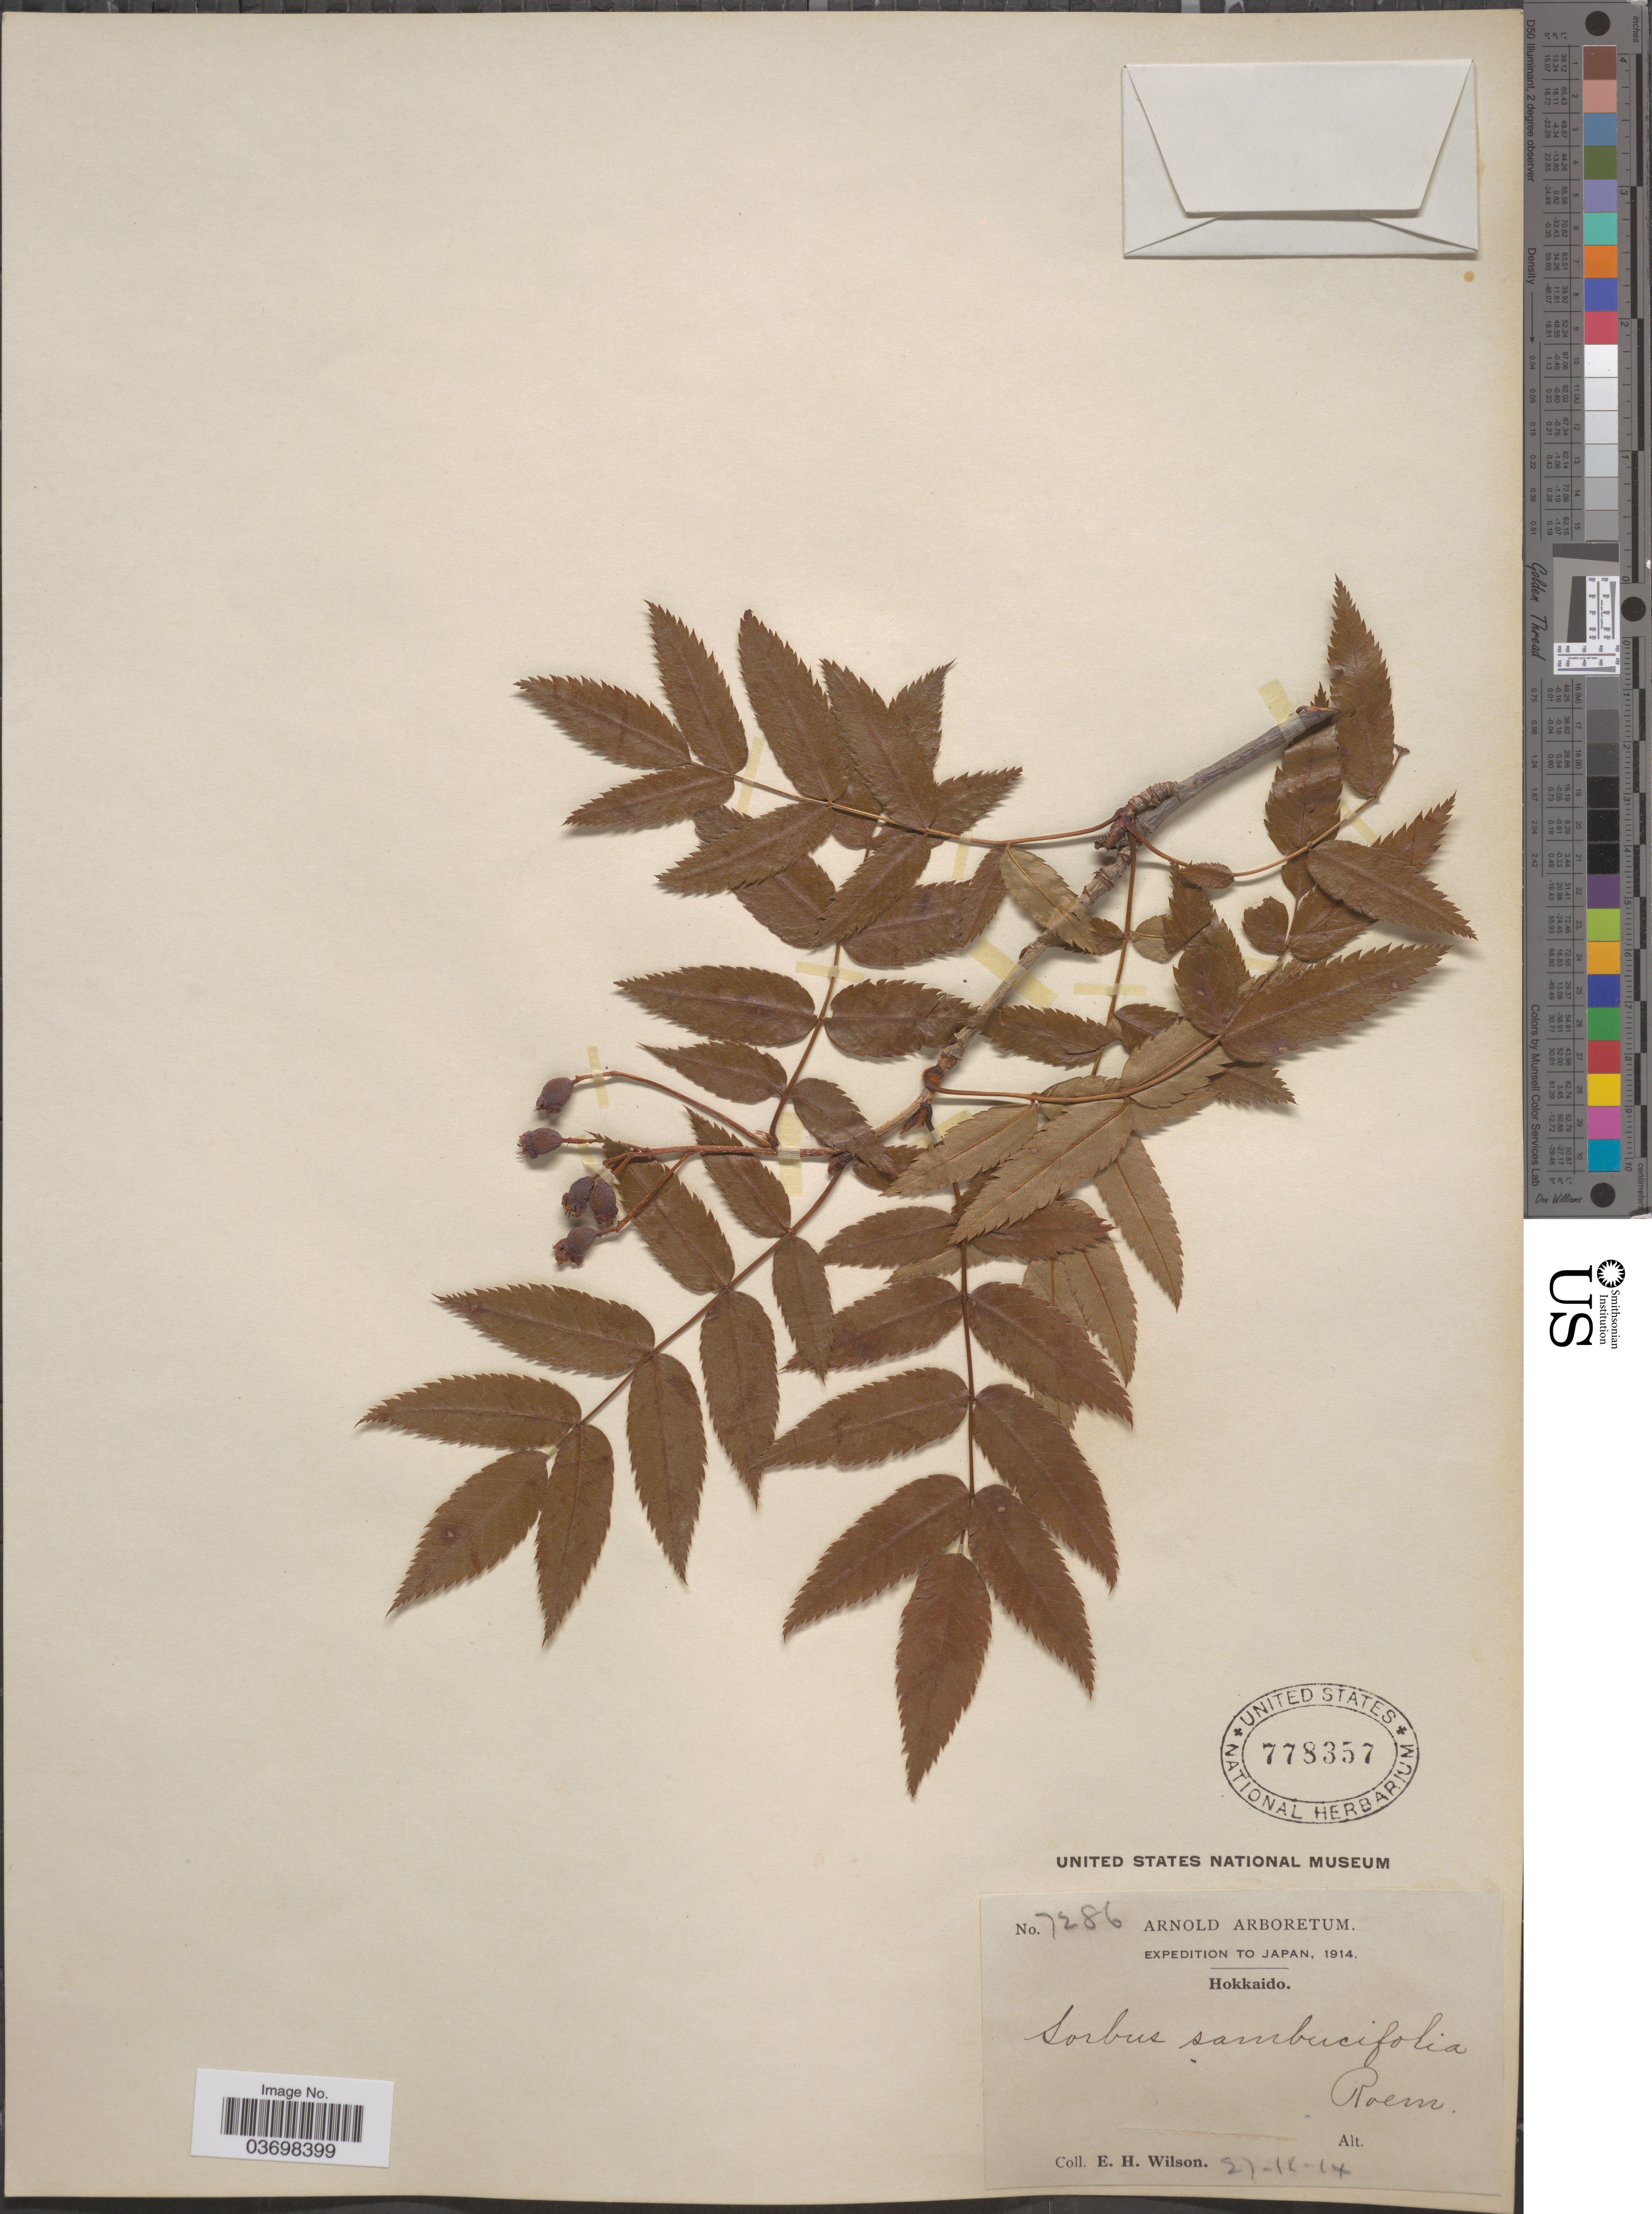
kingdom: Plantae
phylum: Tracheophyta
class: Magnoliopsida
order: Rosales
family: Rosaceae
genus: Sorbus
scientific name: Sorbus sambucifolia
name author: (Cham. & Schltdl.) M. Roem.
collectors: E. Wilson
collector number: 7286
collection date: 1914-09-27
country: Japan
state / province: Hokkaidō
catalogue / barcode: US 778357